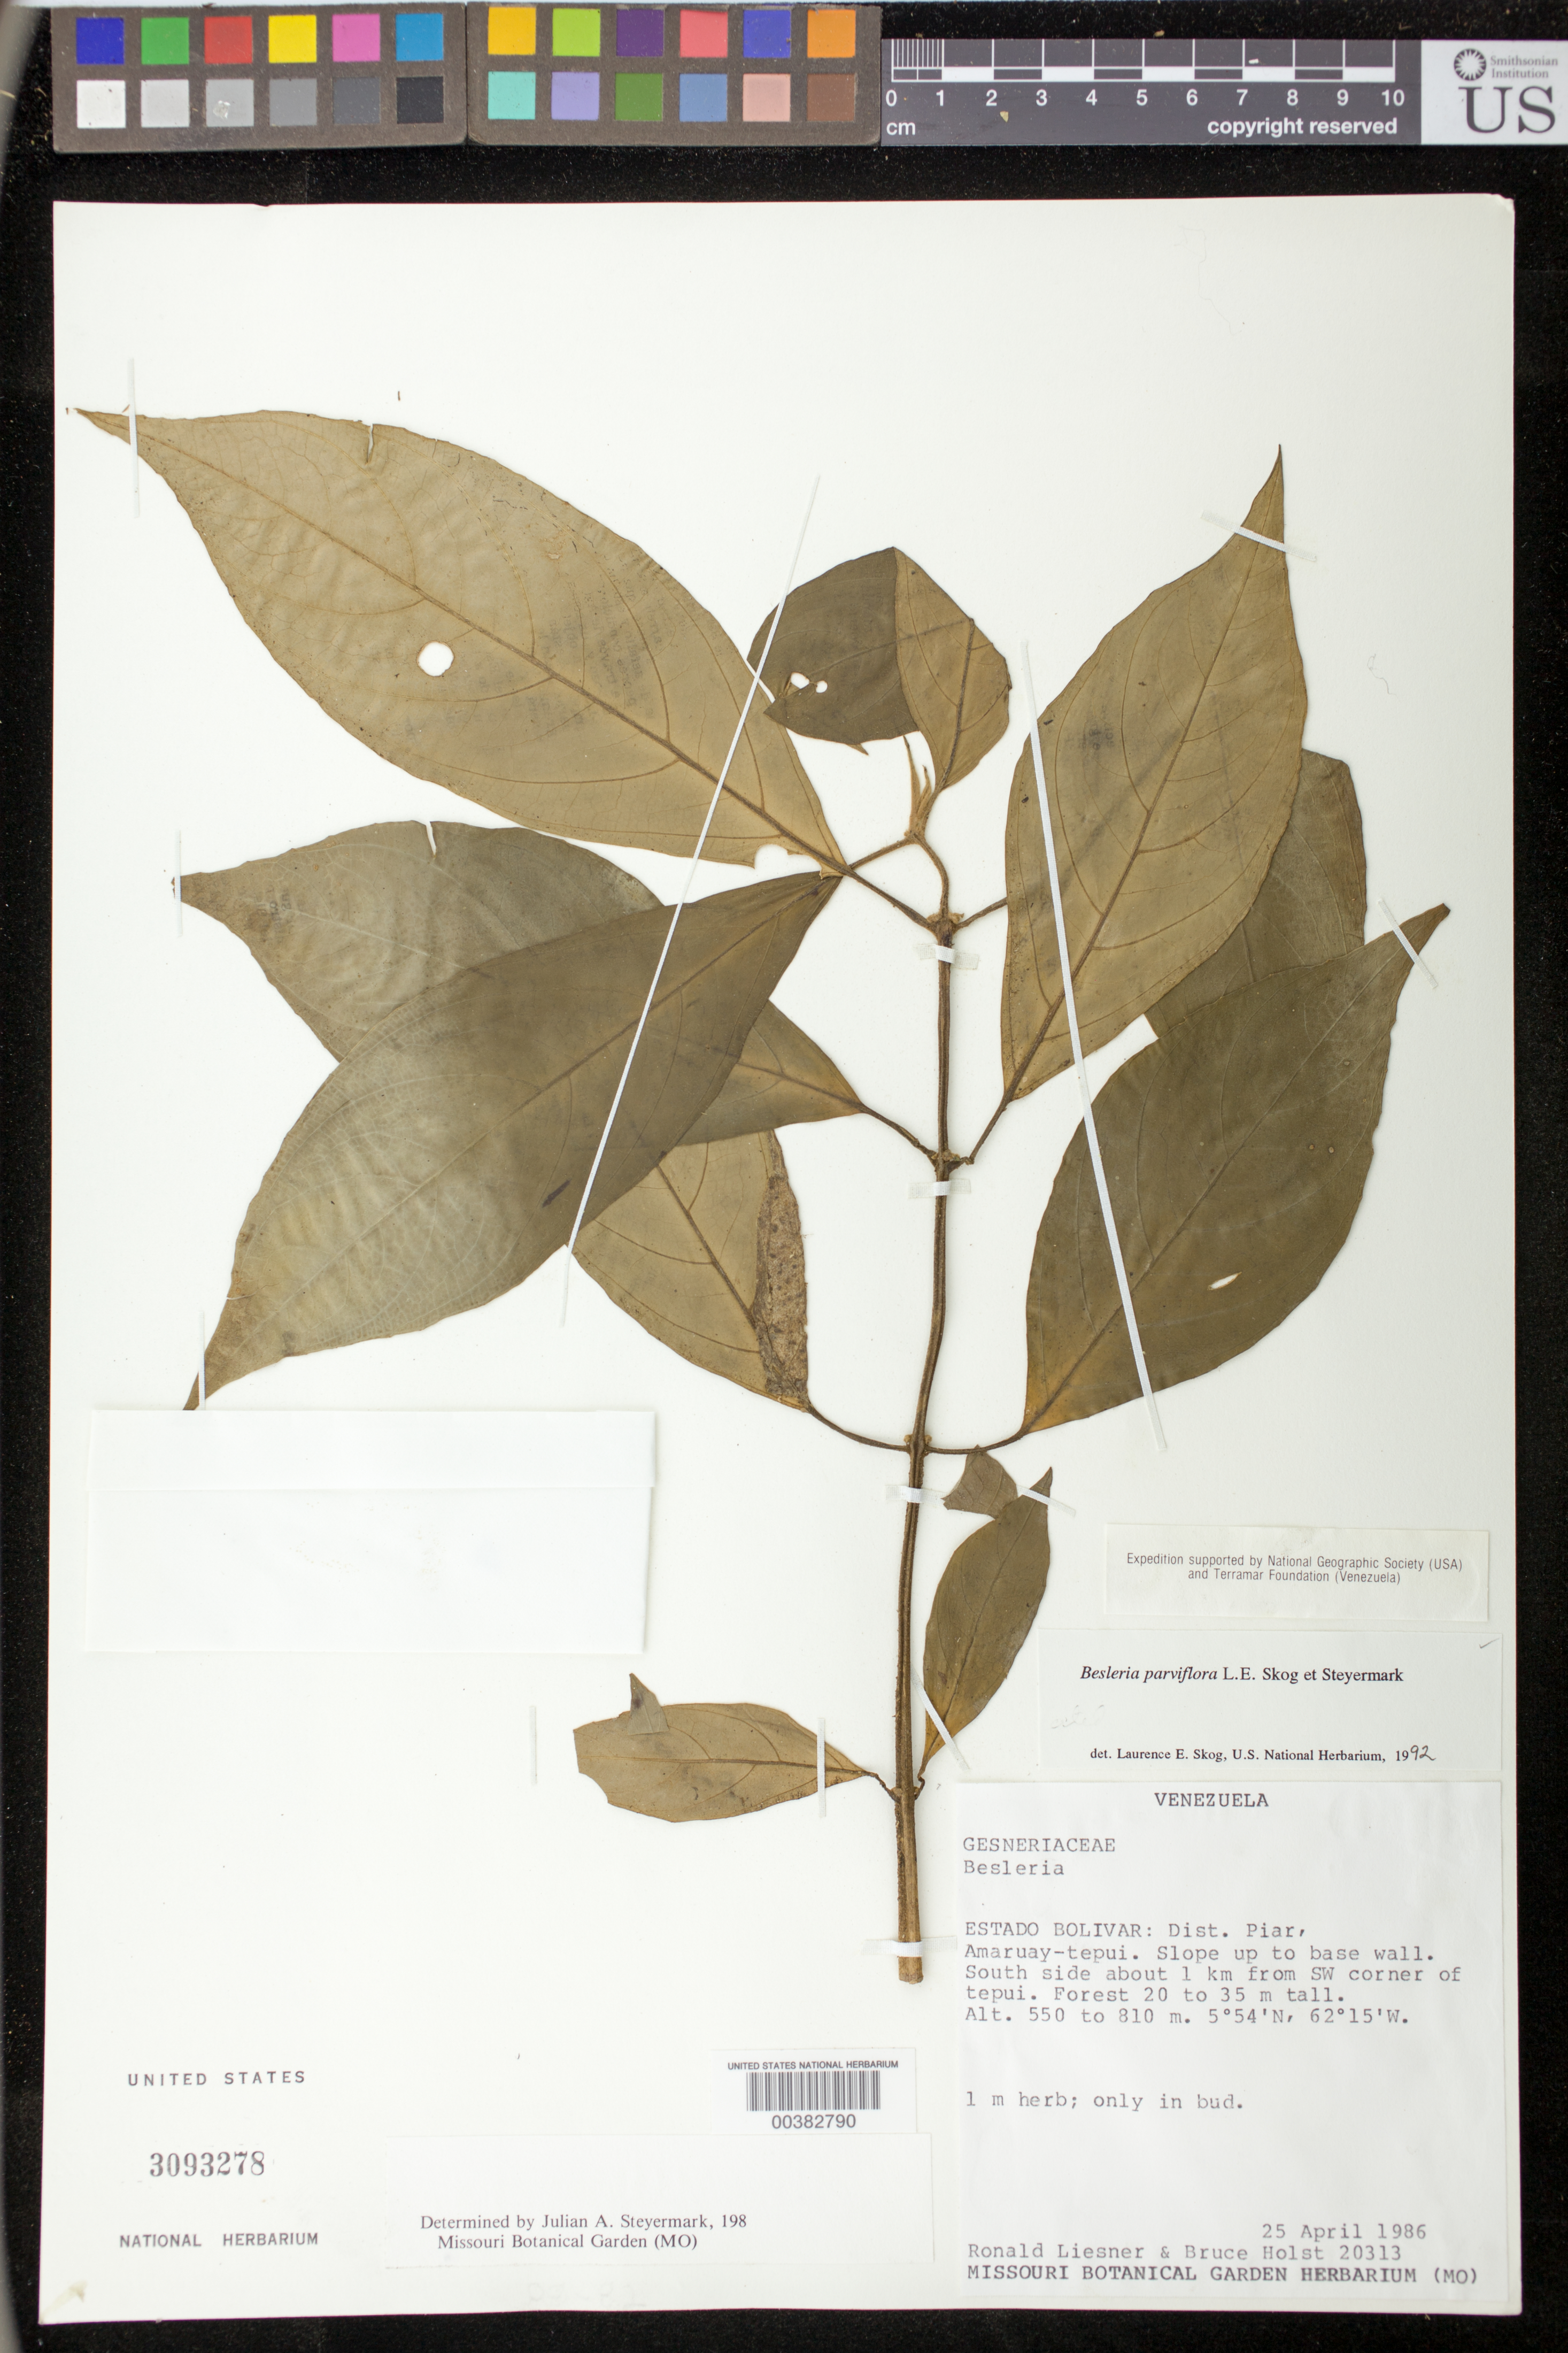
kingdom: Plantae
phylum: Tracheophyta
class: Magnoliopsida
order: Lamiales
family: Gesneriaceae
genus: Besleria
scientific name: Besleria parviflora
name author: L.E. Skog & Steyerm.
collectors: R. L. Liesner & B. Holst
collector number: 20313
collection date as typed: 25 Apr 1986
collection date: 1986-04-25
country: Venezuela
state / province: Bolívar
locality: Piar Dist., Amaruay-tepui, S side about 1km from SW corner of tepui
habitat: Slope up to base wall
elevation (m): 550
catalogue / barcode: US 3093278